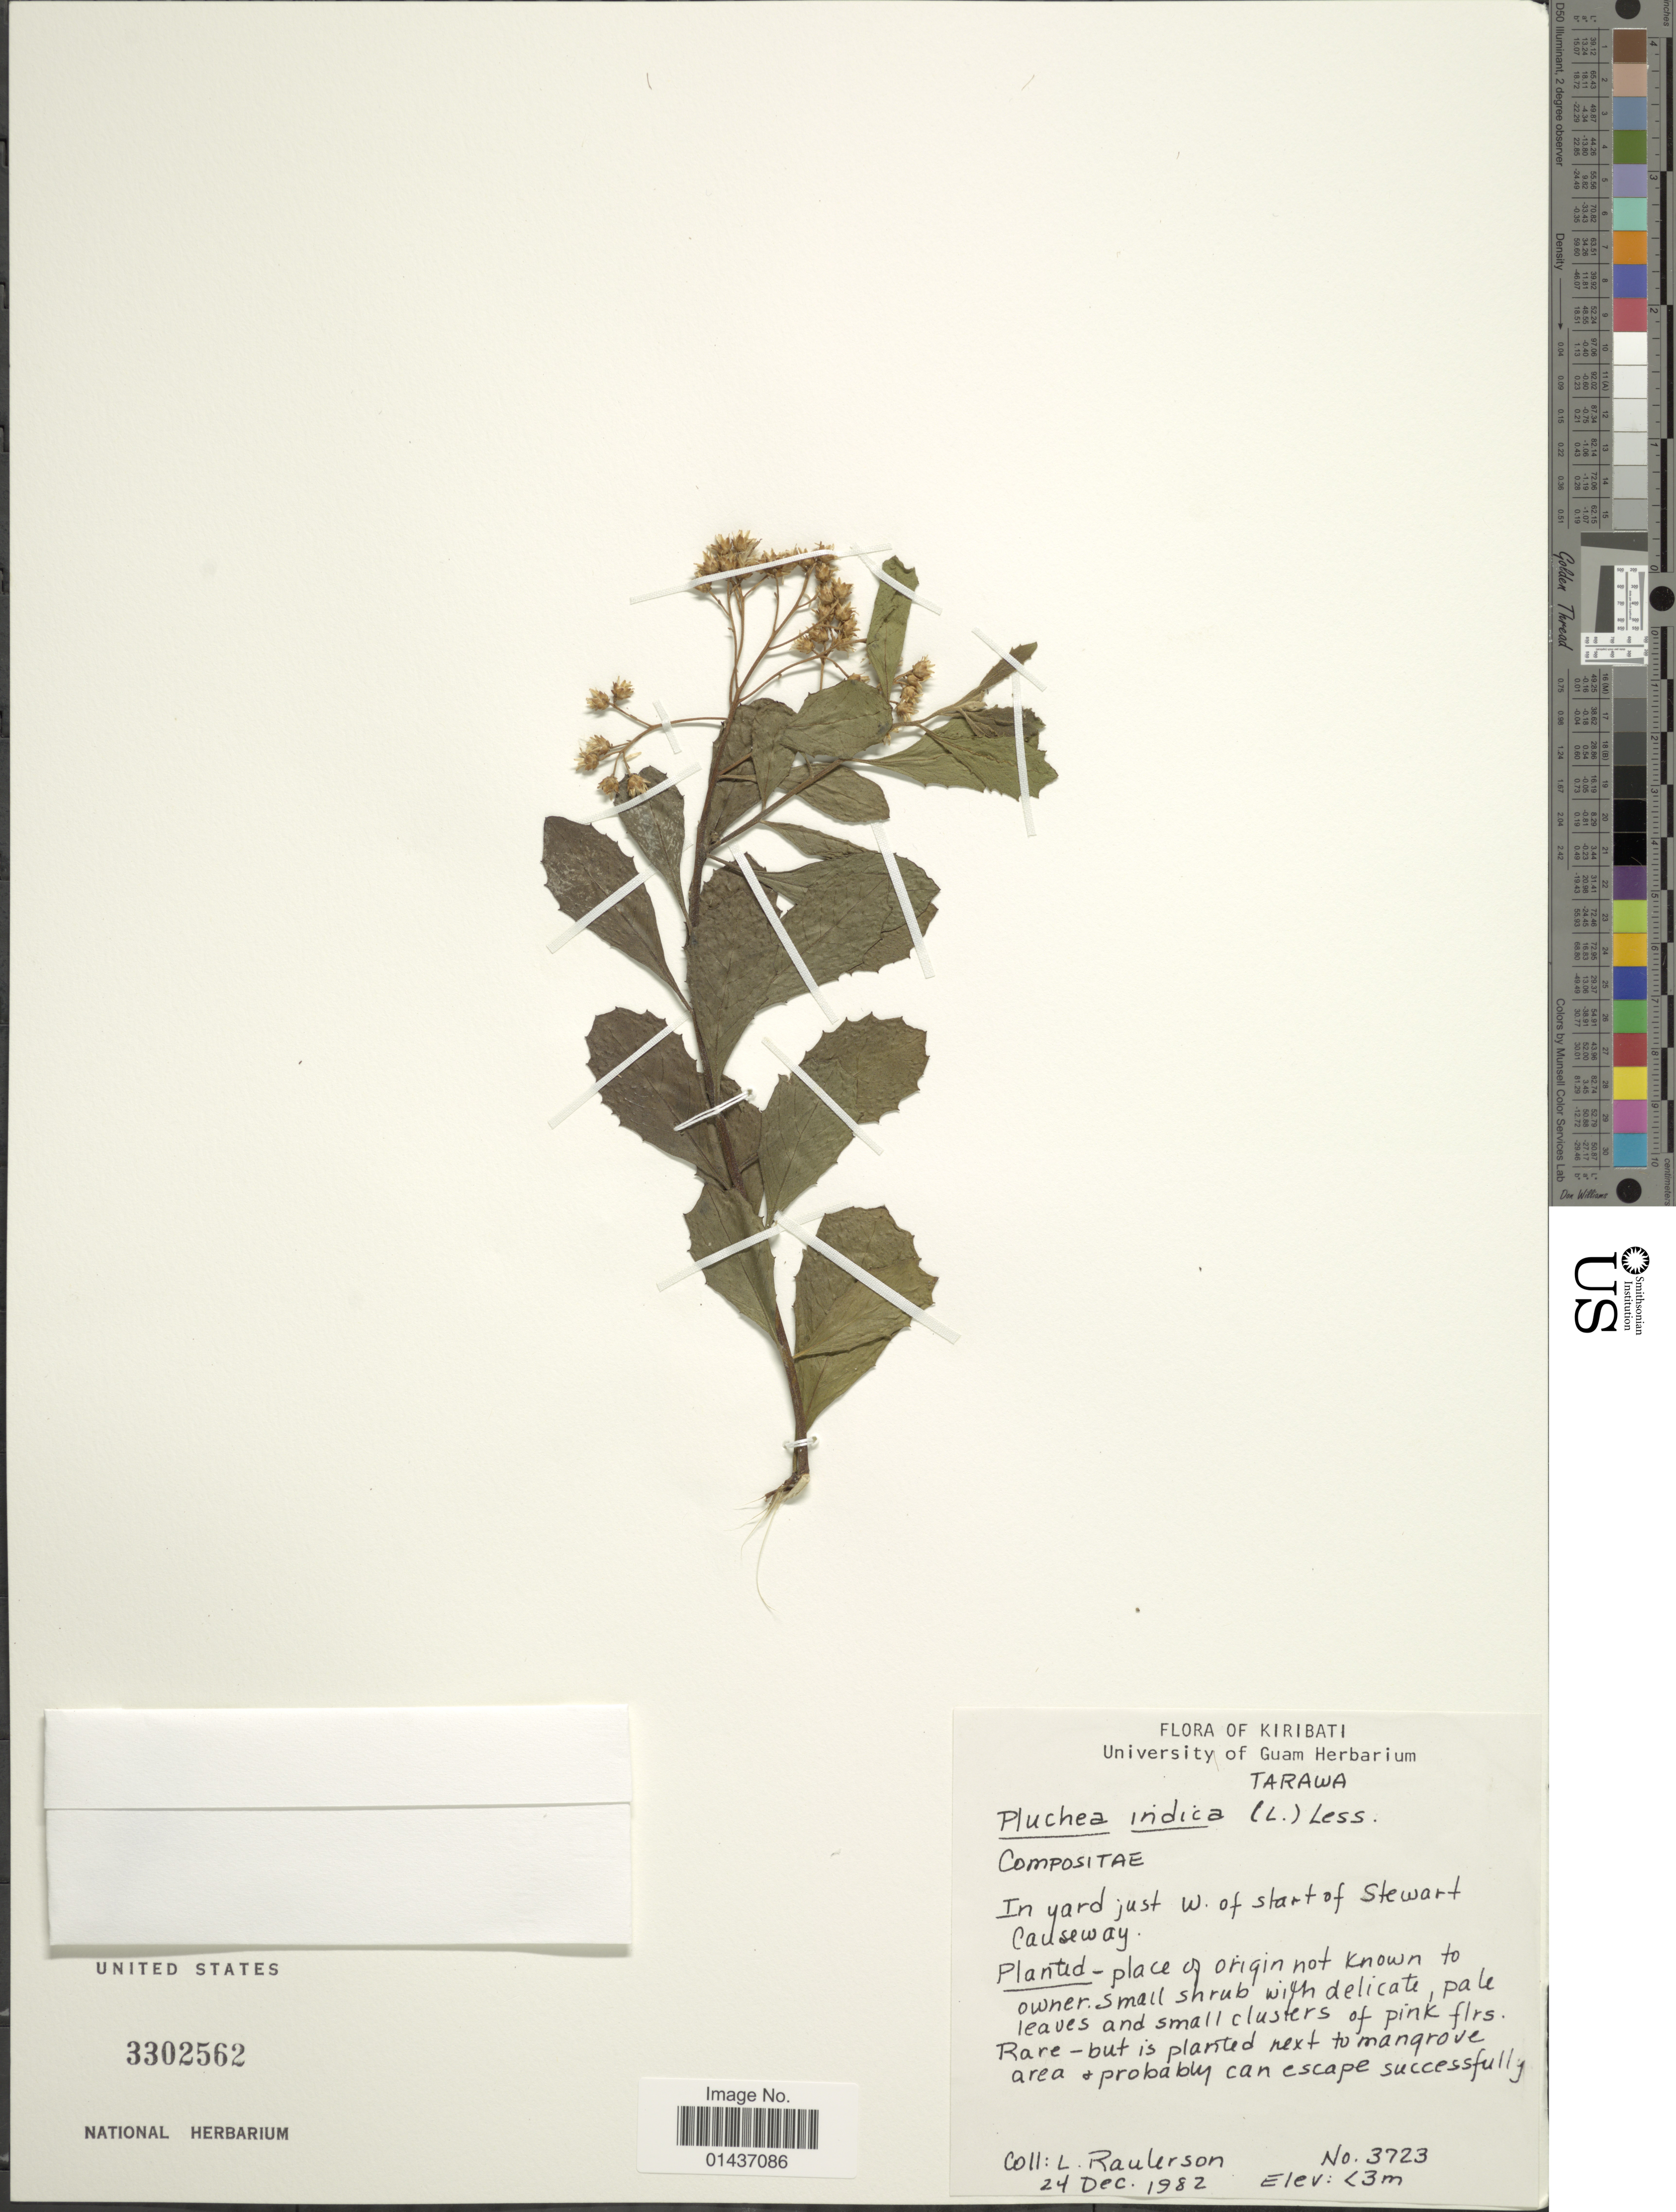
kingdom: Plantae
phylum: Tracheophyta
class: Magnoliopsida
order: Asterales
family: Asteraceae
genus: Pluchea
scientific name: Pluchea indica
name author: (L.) Less.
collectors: L. Raulerson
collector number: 3723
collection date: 1982-12-24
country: Kiribati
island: Tarawa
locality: Tarawa, In yard just W. of start of Stewart Causeway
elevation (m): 3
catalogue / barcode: US 3302562